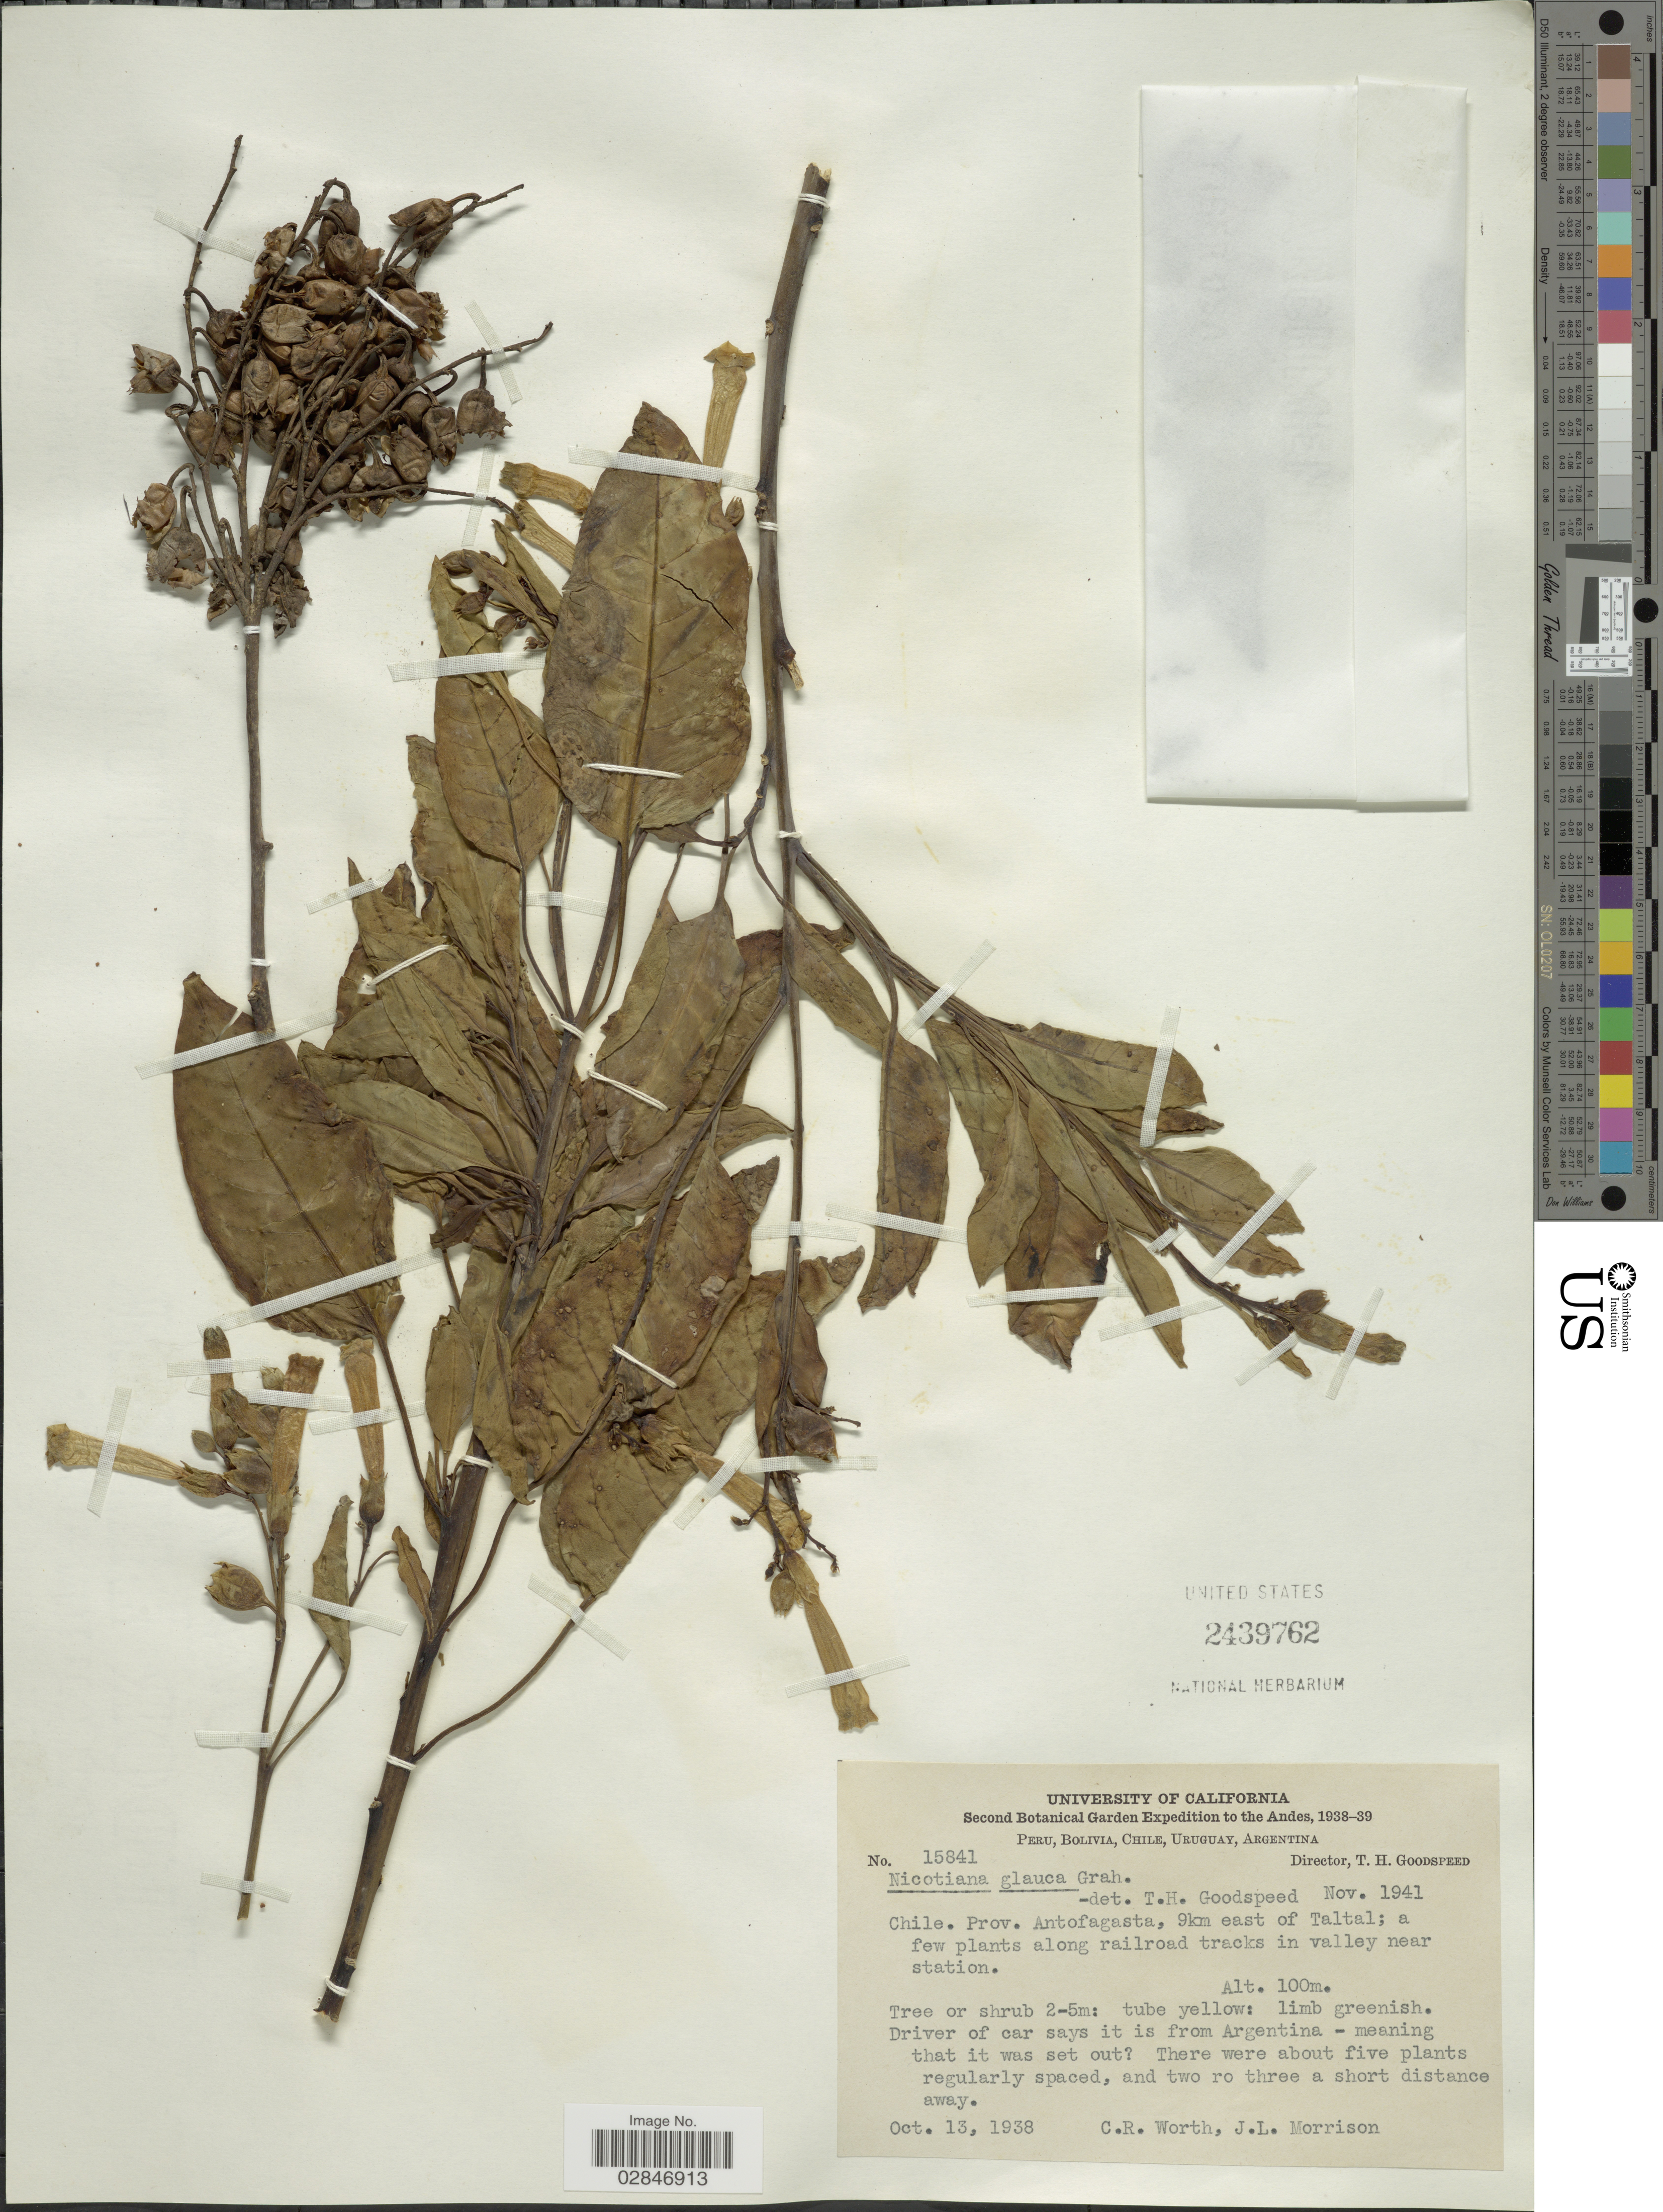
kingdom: Plantae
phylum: Tracheophyta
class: Magnoliopsida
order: Solanales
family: Solanaceae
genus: Nicotiana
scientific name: Nicotiana glauca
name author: Graham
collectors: C. R. Worth & J. Morrison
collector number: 15841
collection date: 1938-10-13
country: Chile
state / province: Antofagasta (II)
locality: The Andes, Prov. Antofagasta, 9km east of Taltal.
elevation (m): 100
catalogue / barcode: US 2439762